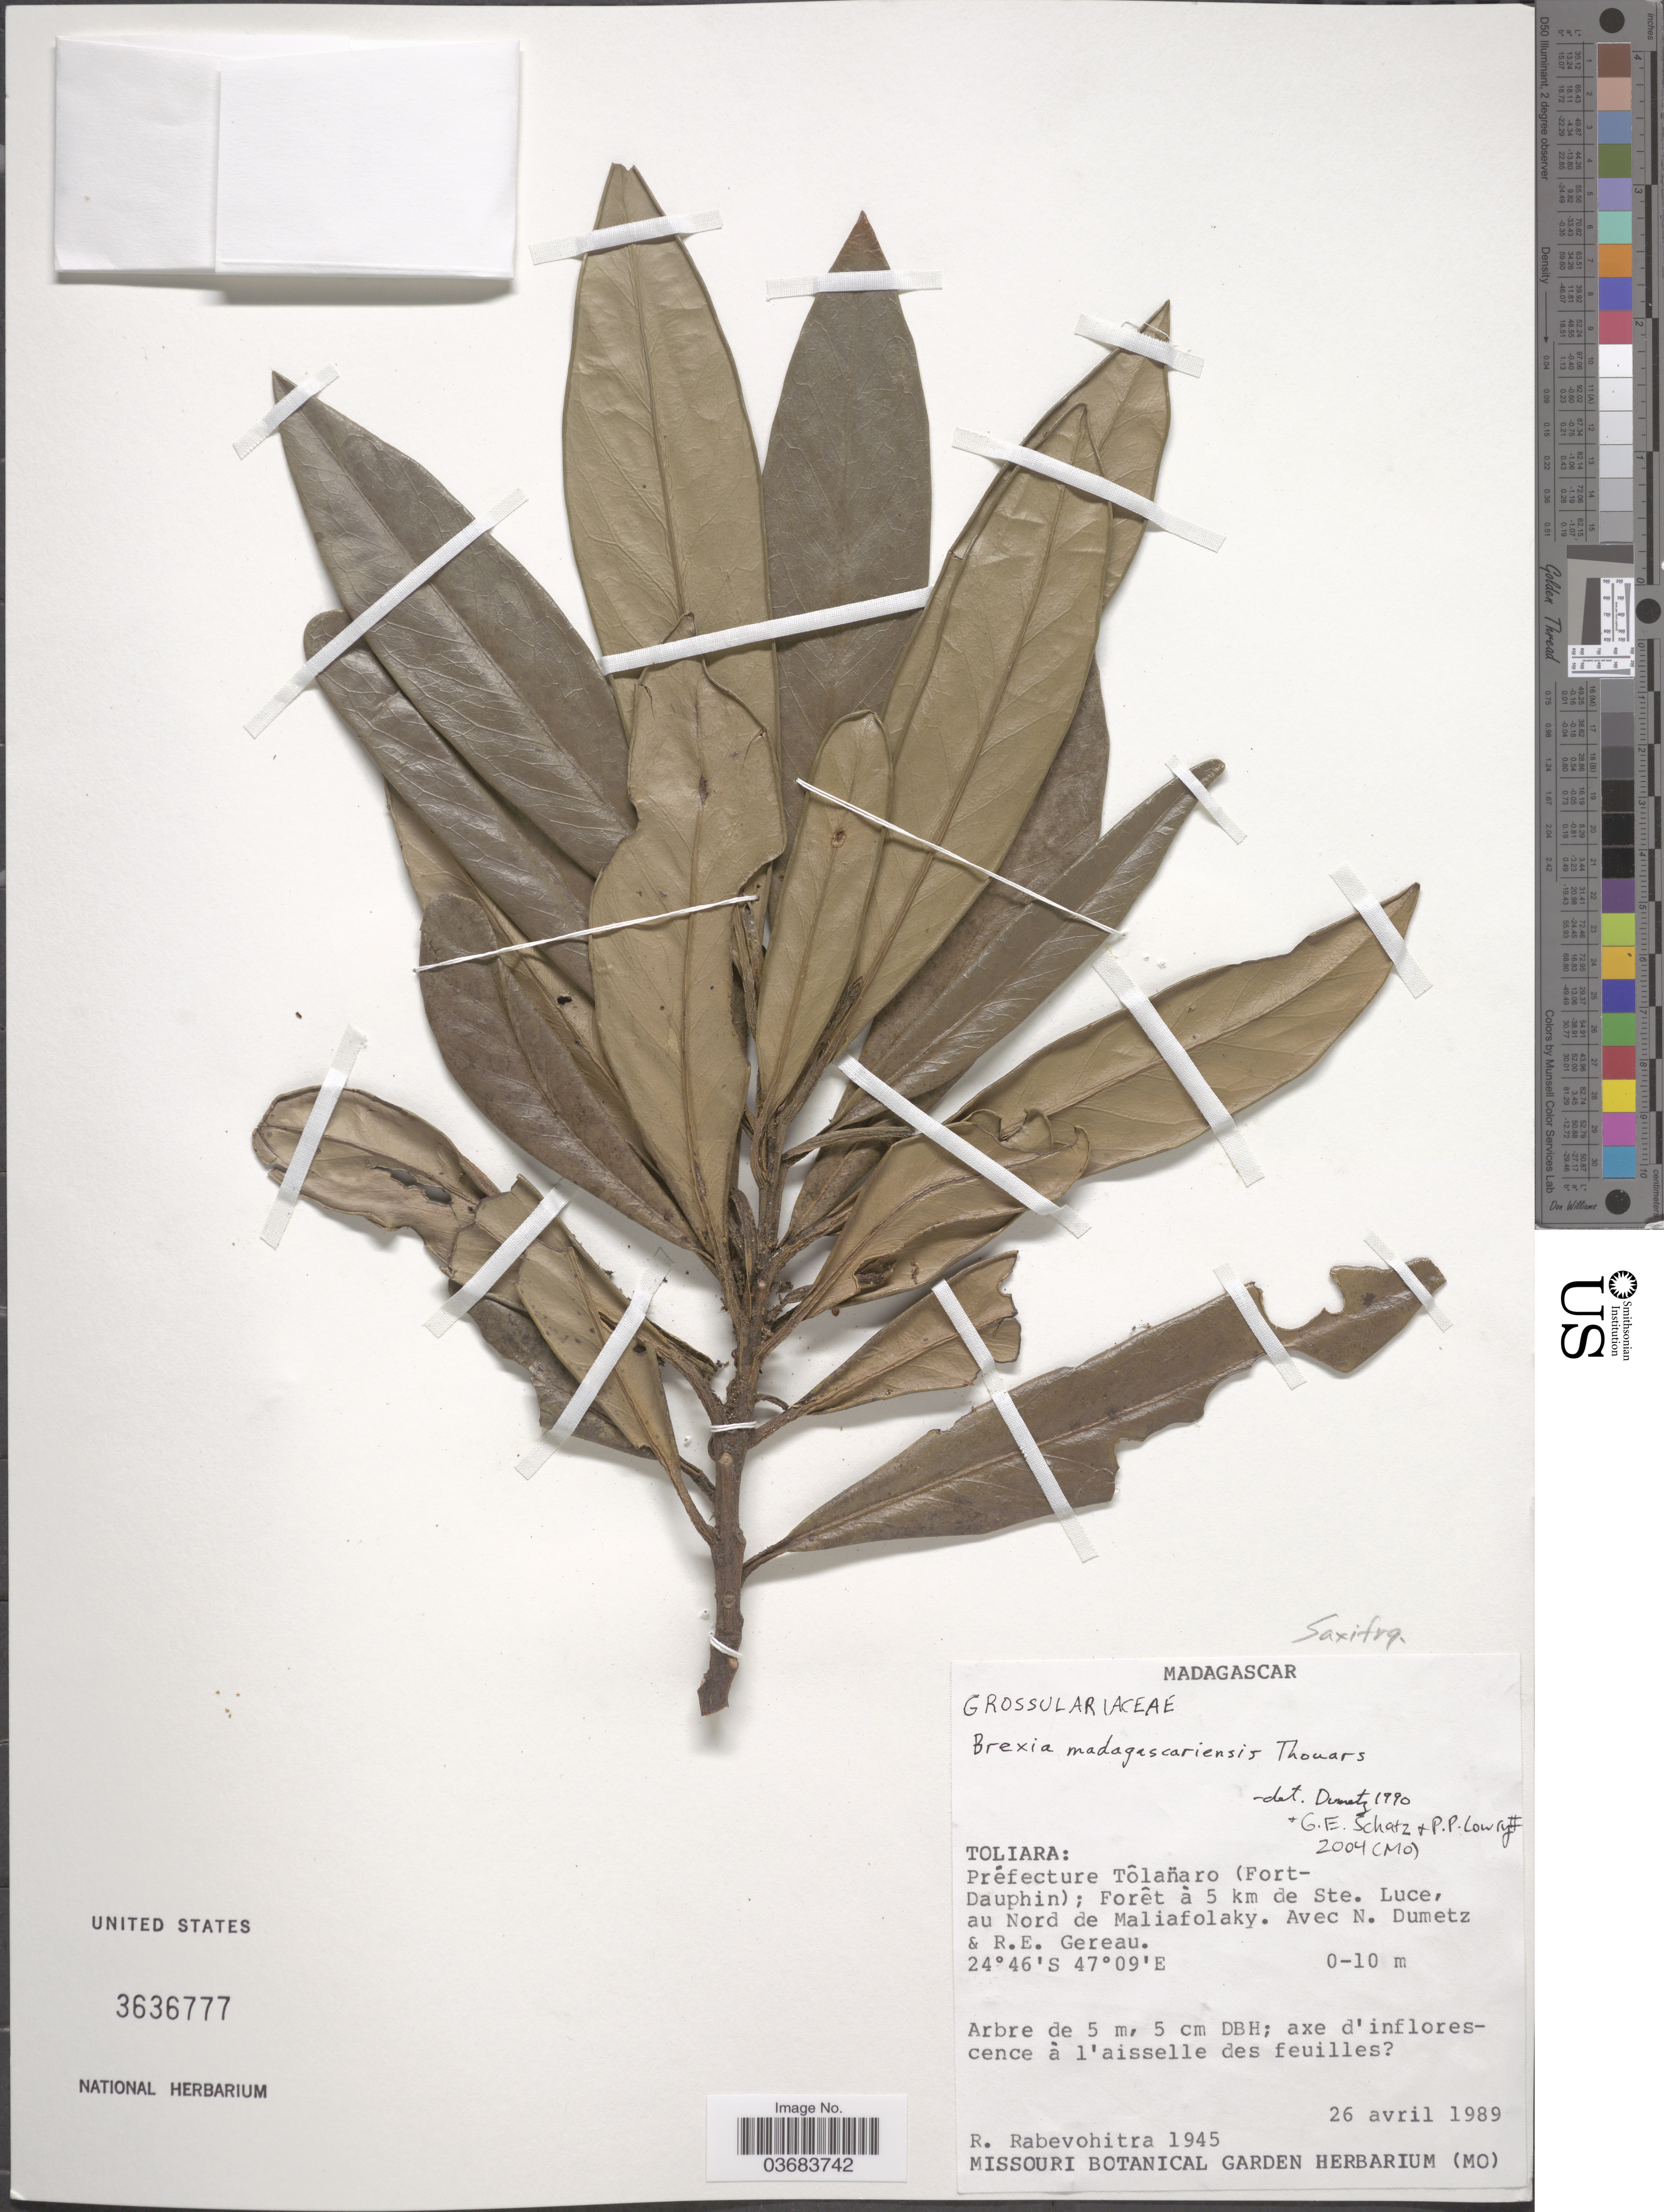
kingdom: Plantae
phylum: Tracheophyta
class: Magnoliopsida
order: Celastrales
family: Celastraceae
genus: Brexia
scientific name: Brexia madagascariensis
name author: (Lam.) Ker Gawl.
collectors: R. Rabevohitra, N. Dumetz & R. Gereau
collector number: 1945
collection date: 1989-04-26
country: Madagascar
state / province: Anosy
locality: Préfecture Tôlanaro (Fort-Dauphin); Forêt à 5 km Ste. Luce, au Nord de Maliafolaky.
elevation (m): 0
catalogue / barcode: US 3636777